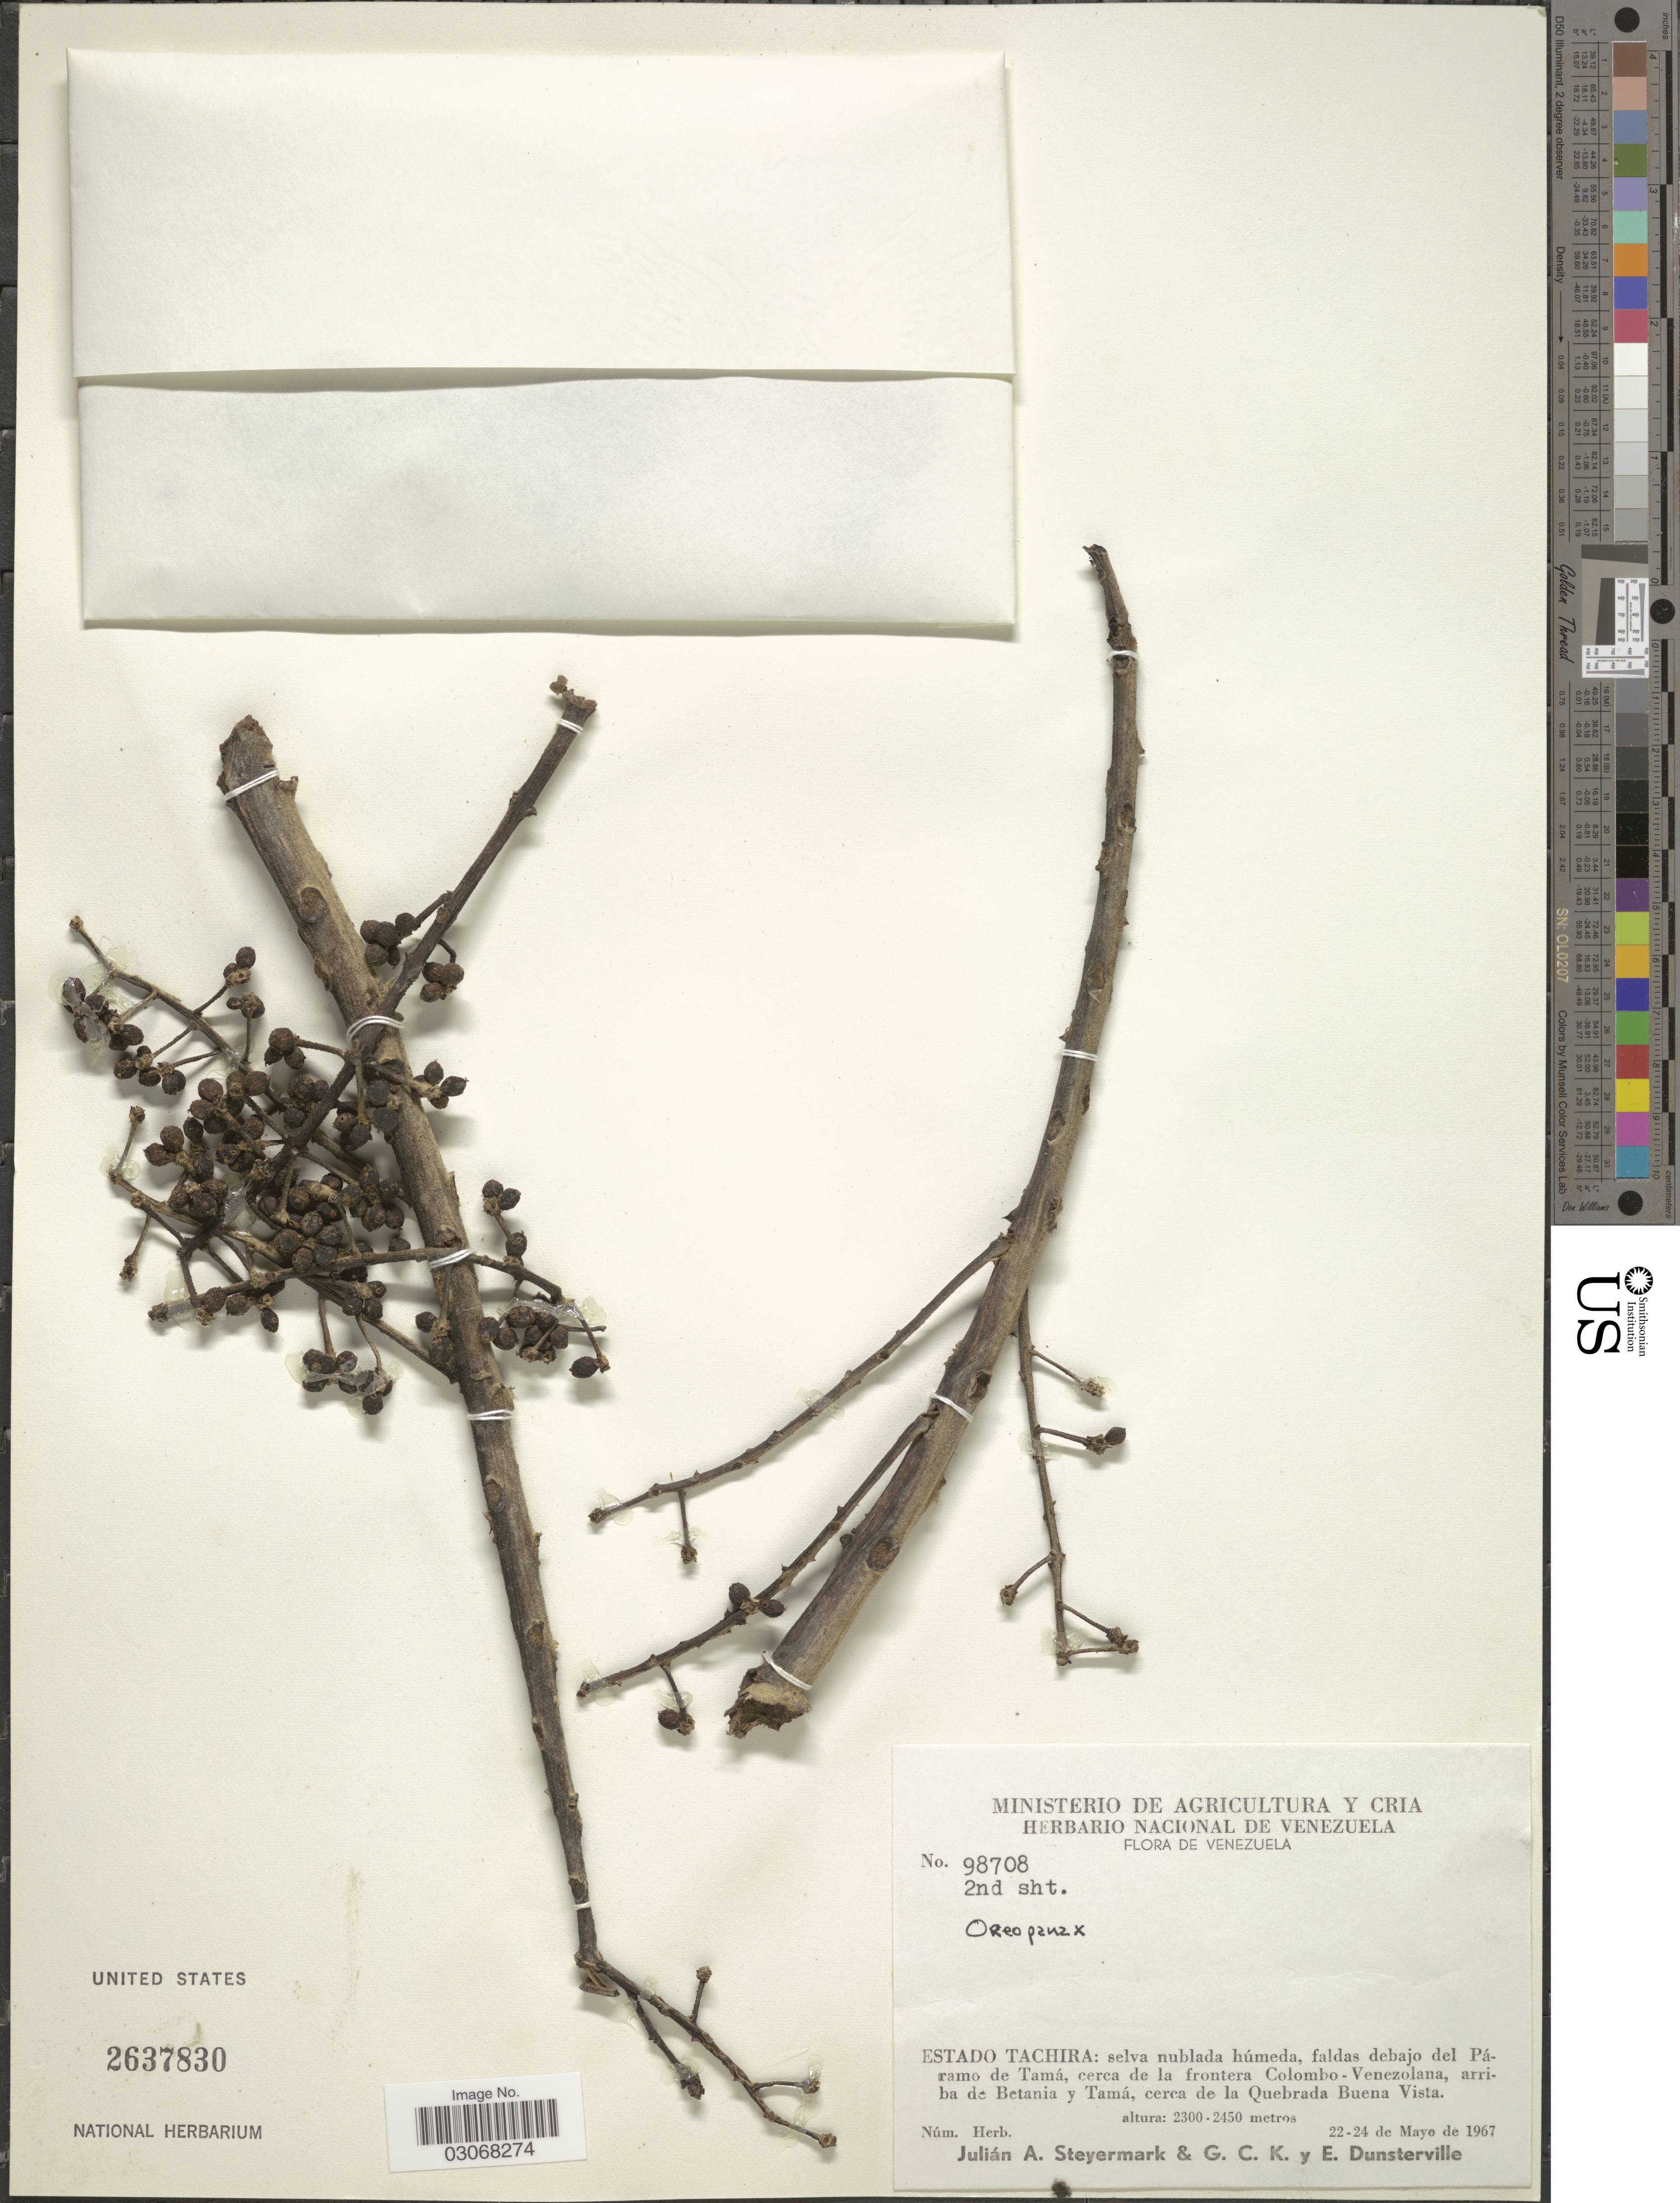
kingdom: Plantae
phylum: Tracheophyta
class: Magnoliopsida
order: Apiales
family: Araliaceae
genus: Oreopanax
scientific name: Oreopanax sp.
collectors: J. Steyermark, G. C. K. Dunsterville & E. Dunsterville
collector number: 98708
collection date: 1967-05-22/1967-05-24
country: Venezuela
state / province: Tachira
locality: Selva nublada húmeda, faldas debajo del Páramo de Tamá, cerca de la frontera Colombo-Venezolana, arriba de Betania y Tamá, cerca de la Quebrada Buena Vista.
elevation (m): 2300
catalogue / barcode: US 2637830